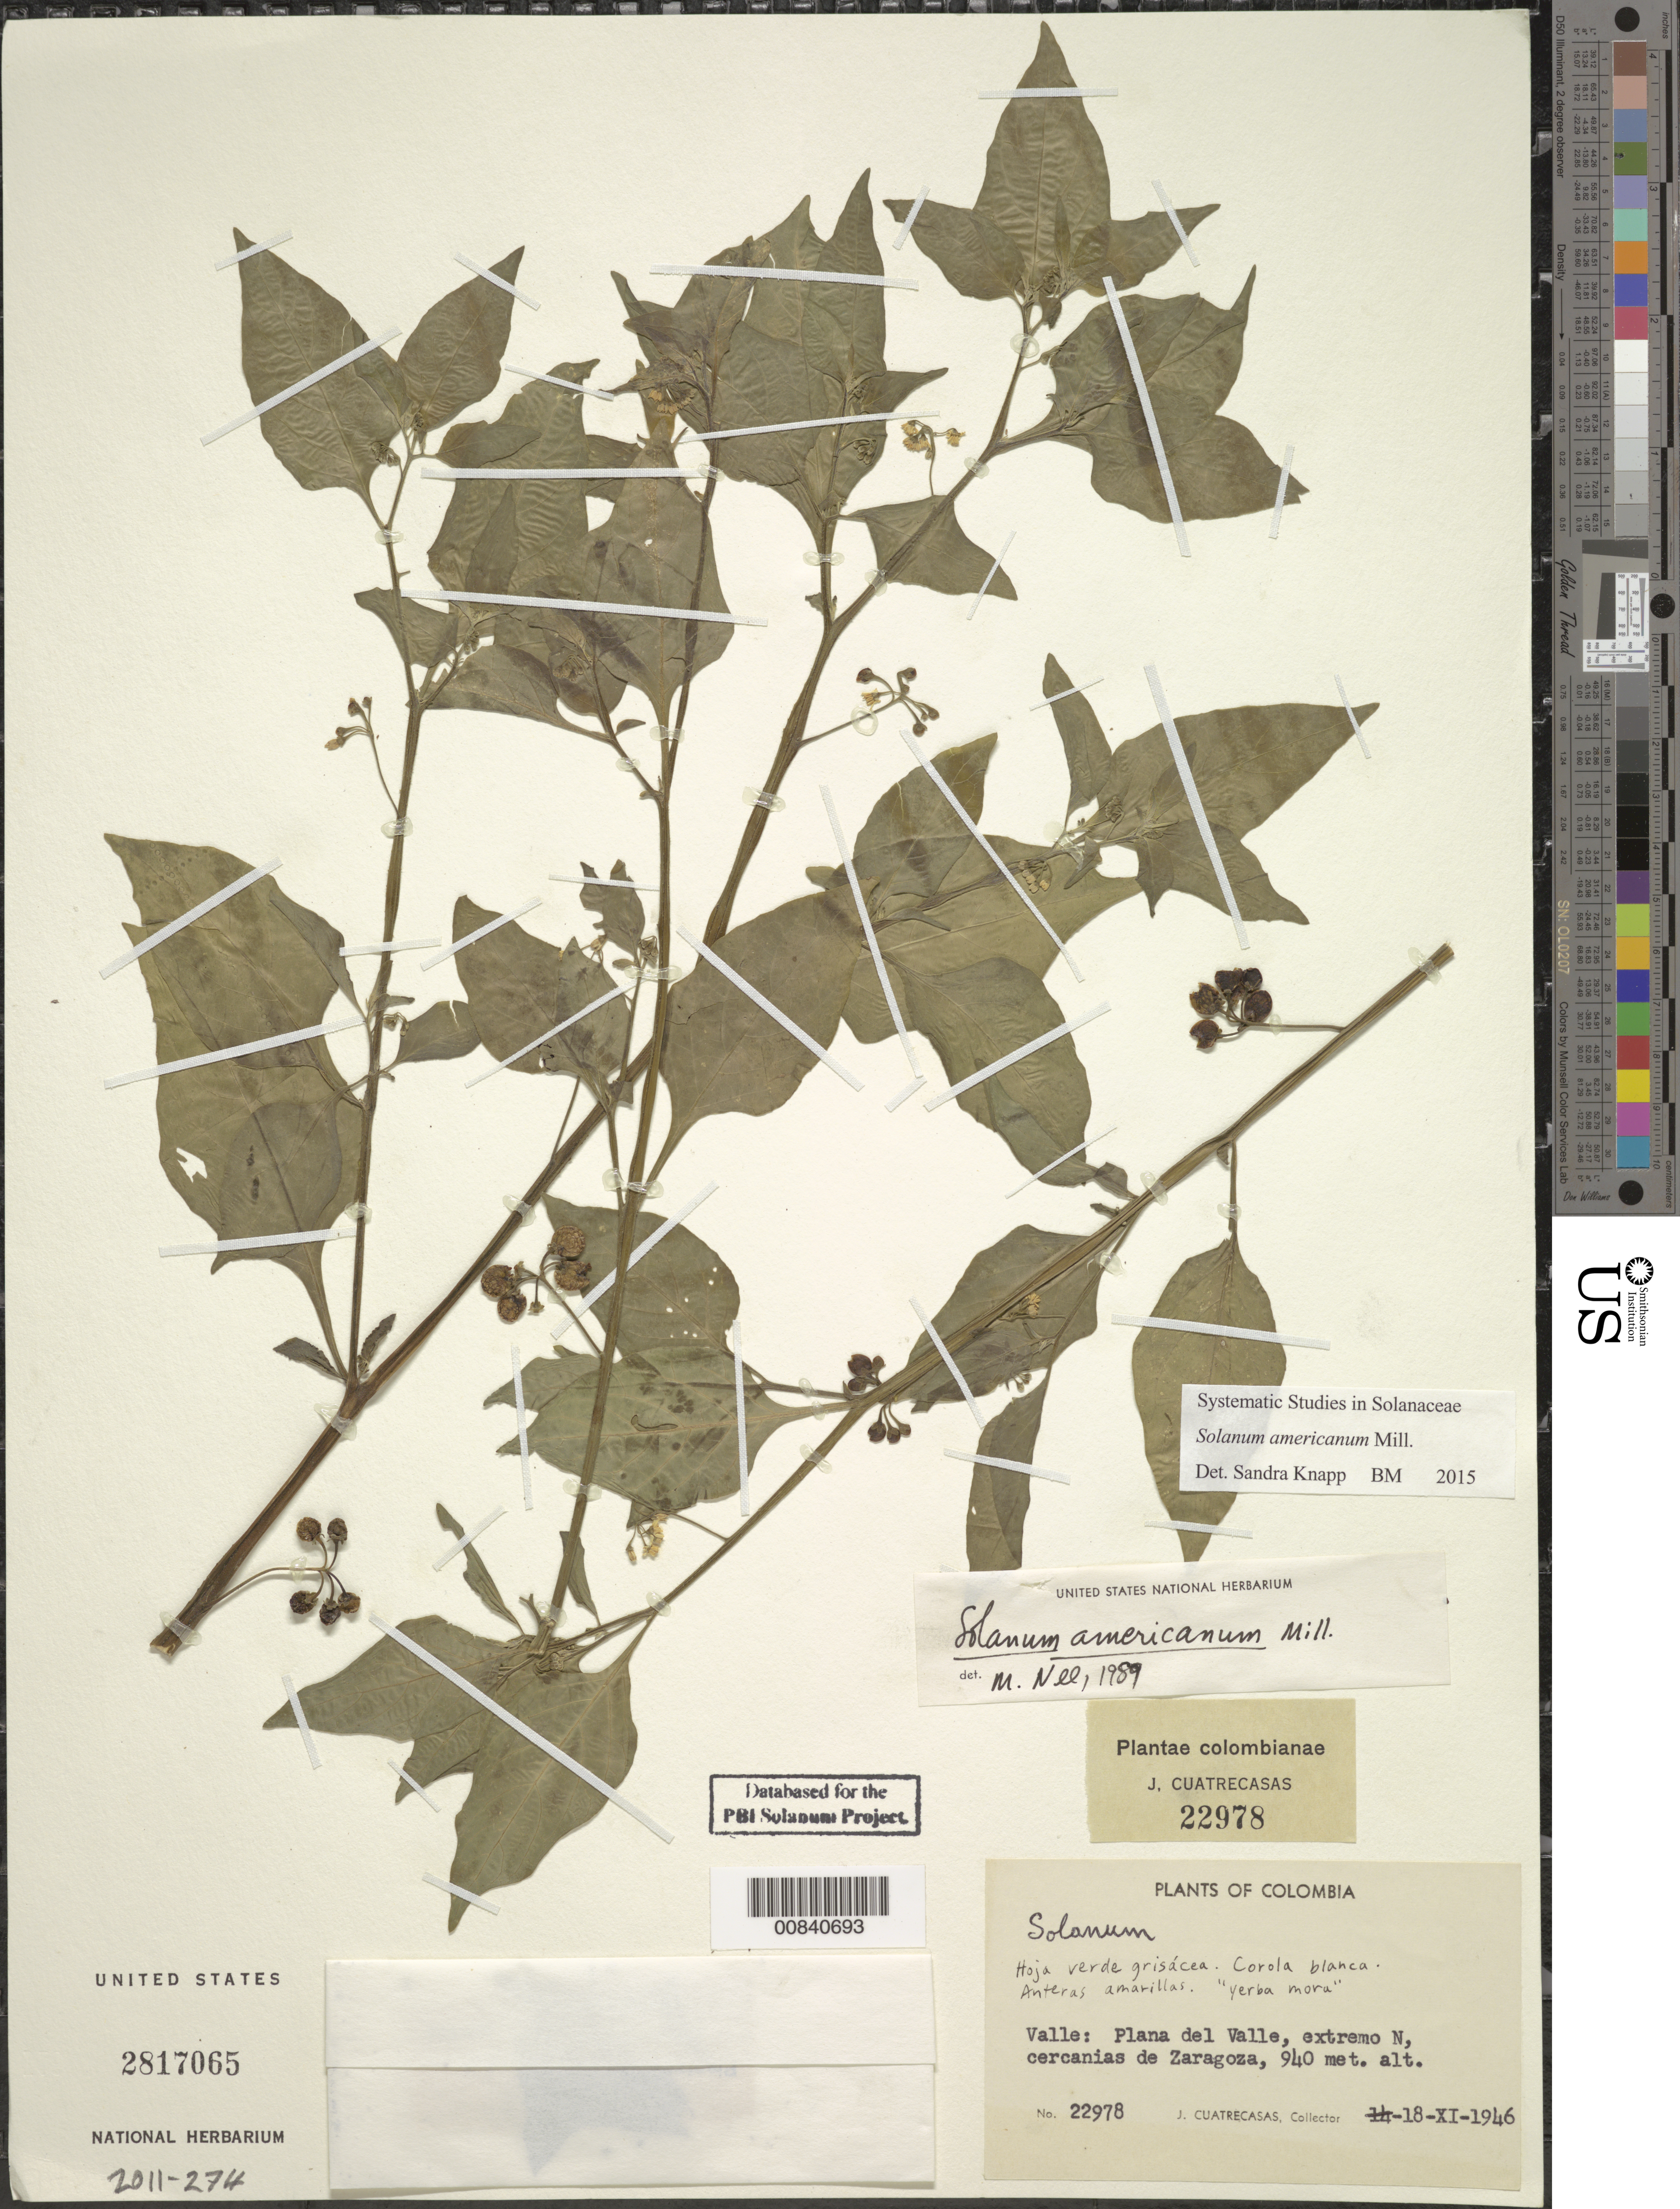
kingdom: Plantae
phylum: Tracheophyta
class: Magnoliopsida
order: Solanales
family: Solanaceae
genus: Solanum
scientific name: Solanum nigrescens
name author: M. Martens & Galeotti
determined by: Särkinen, T.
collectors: J. Cuatrecasas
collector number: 22978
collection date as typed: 18 Nov 1946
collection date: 1946-11-18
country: Colombia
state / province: Valle del Cauca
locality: Plana de Valle, extremo N, cercanias de Zaragoza.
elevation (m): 940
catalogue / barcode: US 2817065